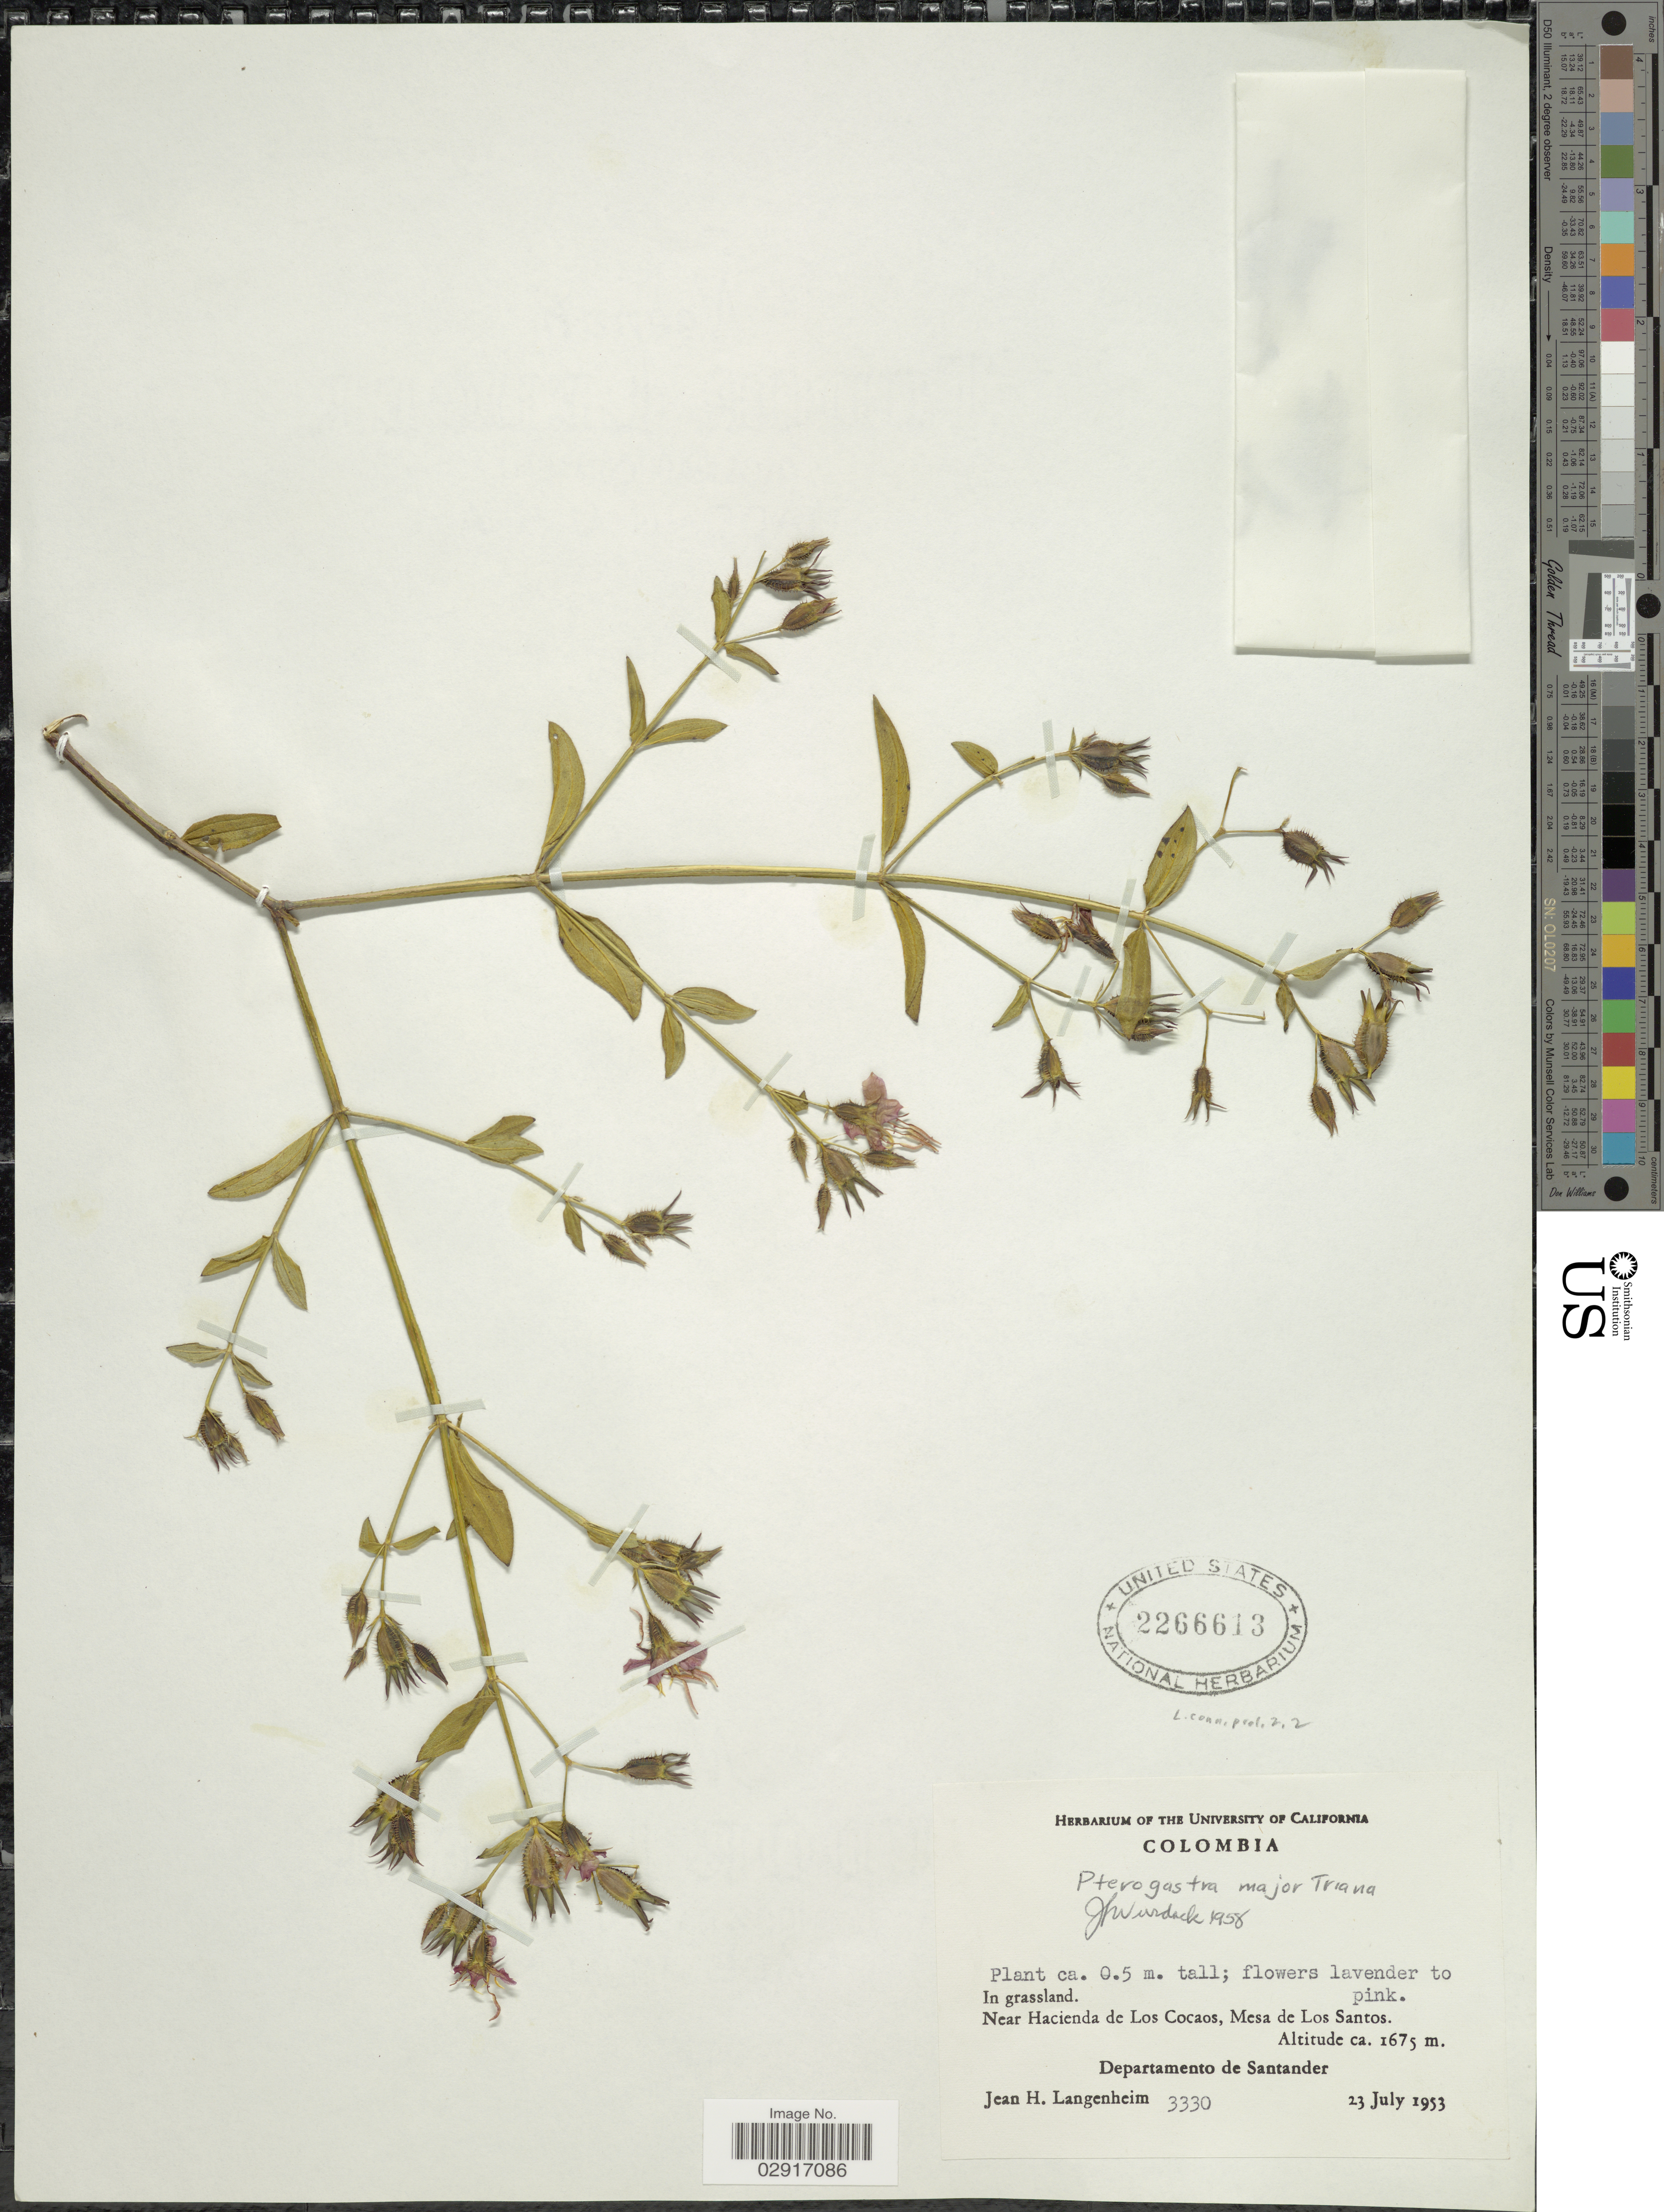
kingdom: Plantae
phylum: Tracheophyta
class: Magnoliopsida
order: Myrtales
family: Melastomataceae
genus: Pterogastra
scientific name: Pterogastra divaricata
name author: (Bonpl.) Naudin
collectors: J. H. Langenheim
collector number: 3330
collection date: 1953-07-23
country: Colombia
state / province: Santander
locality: Near Hacienda de Los Cocaos, Mesa de Los Santos. Departamento de Santander.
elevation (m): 1675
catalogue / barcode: US 2266613